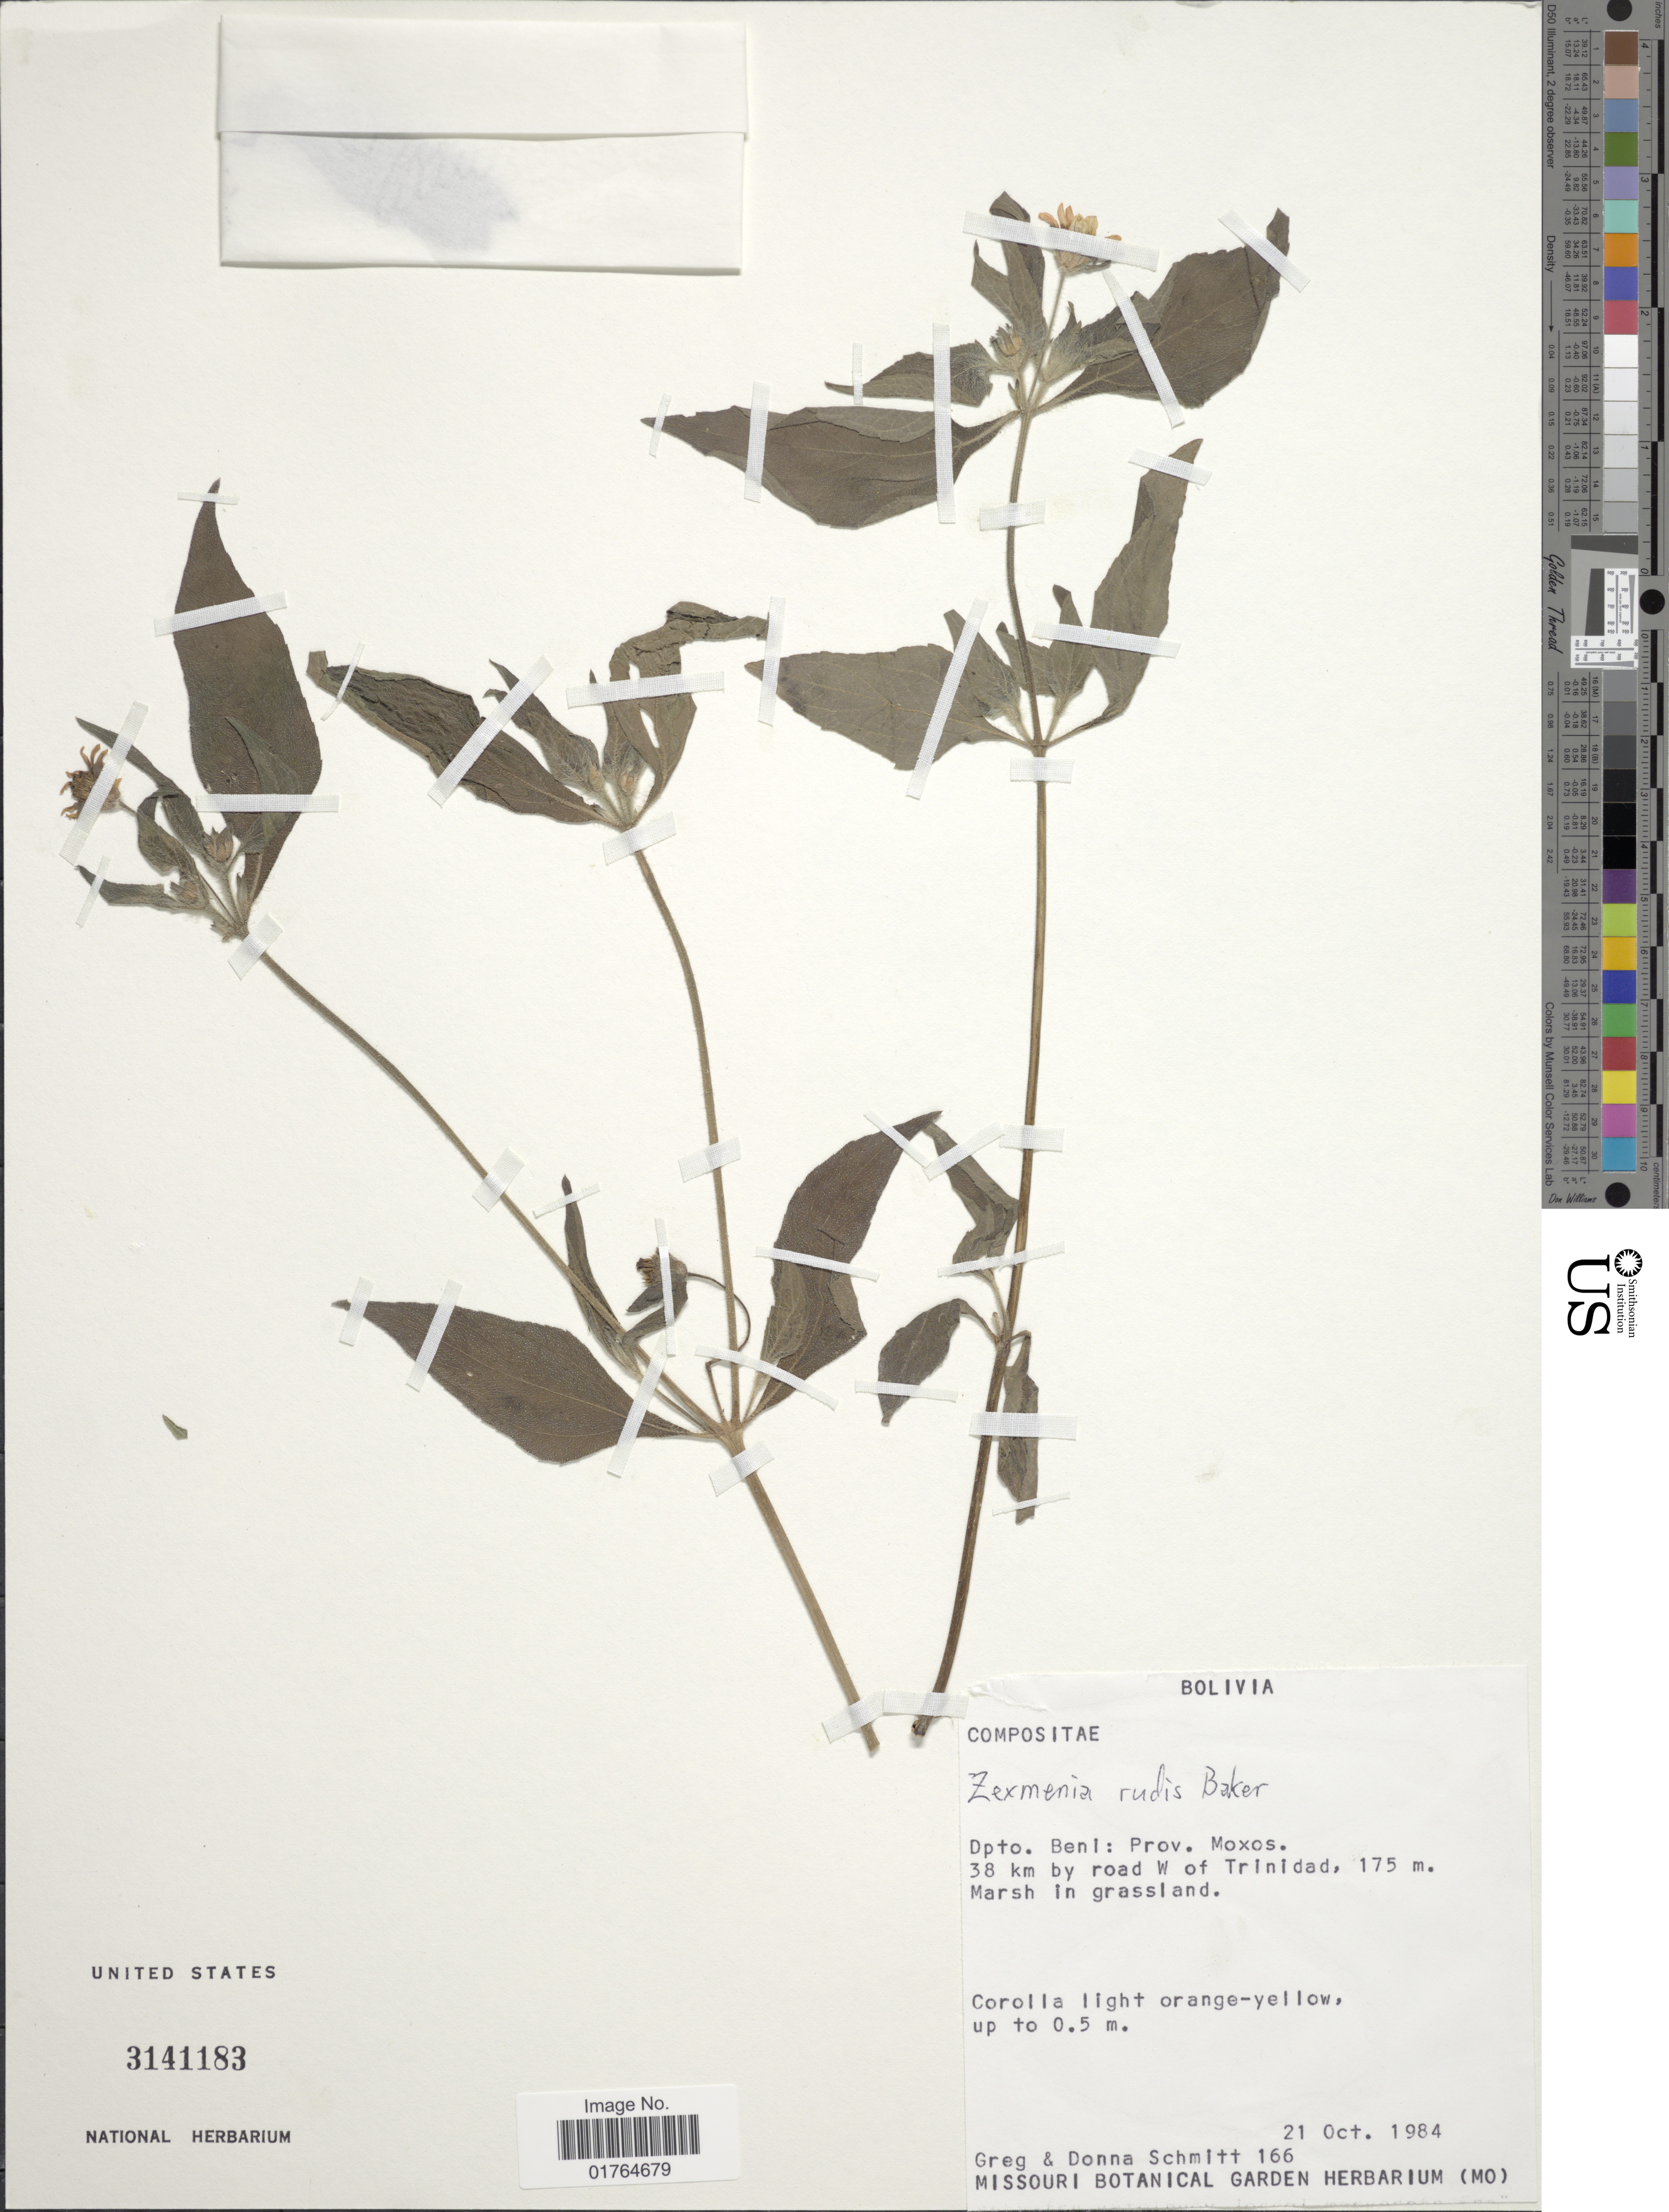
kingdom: Plantae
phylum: Tracheophyta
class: Magnoliopsida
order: Asterales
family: Asteraceae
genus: Wedelia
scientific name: Wedelia rudis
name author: (Baker) Benth. ex H. Rob.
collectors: G. Schmitt & D. Schmitt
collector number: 166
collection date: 1984-10-21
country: Bolivia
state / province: Beni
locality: Prov. Moxos, 38 km by road W of Trinidad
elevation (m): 175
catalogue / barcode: US 3141183